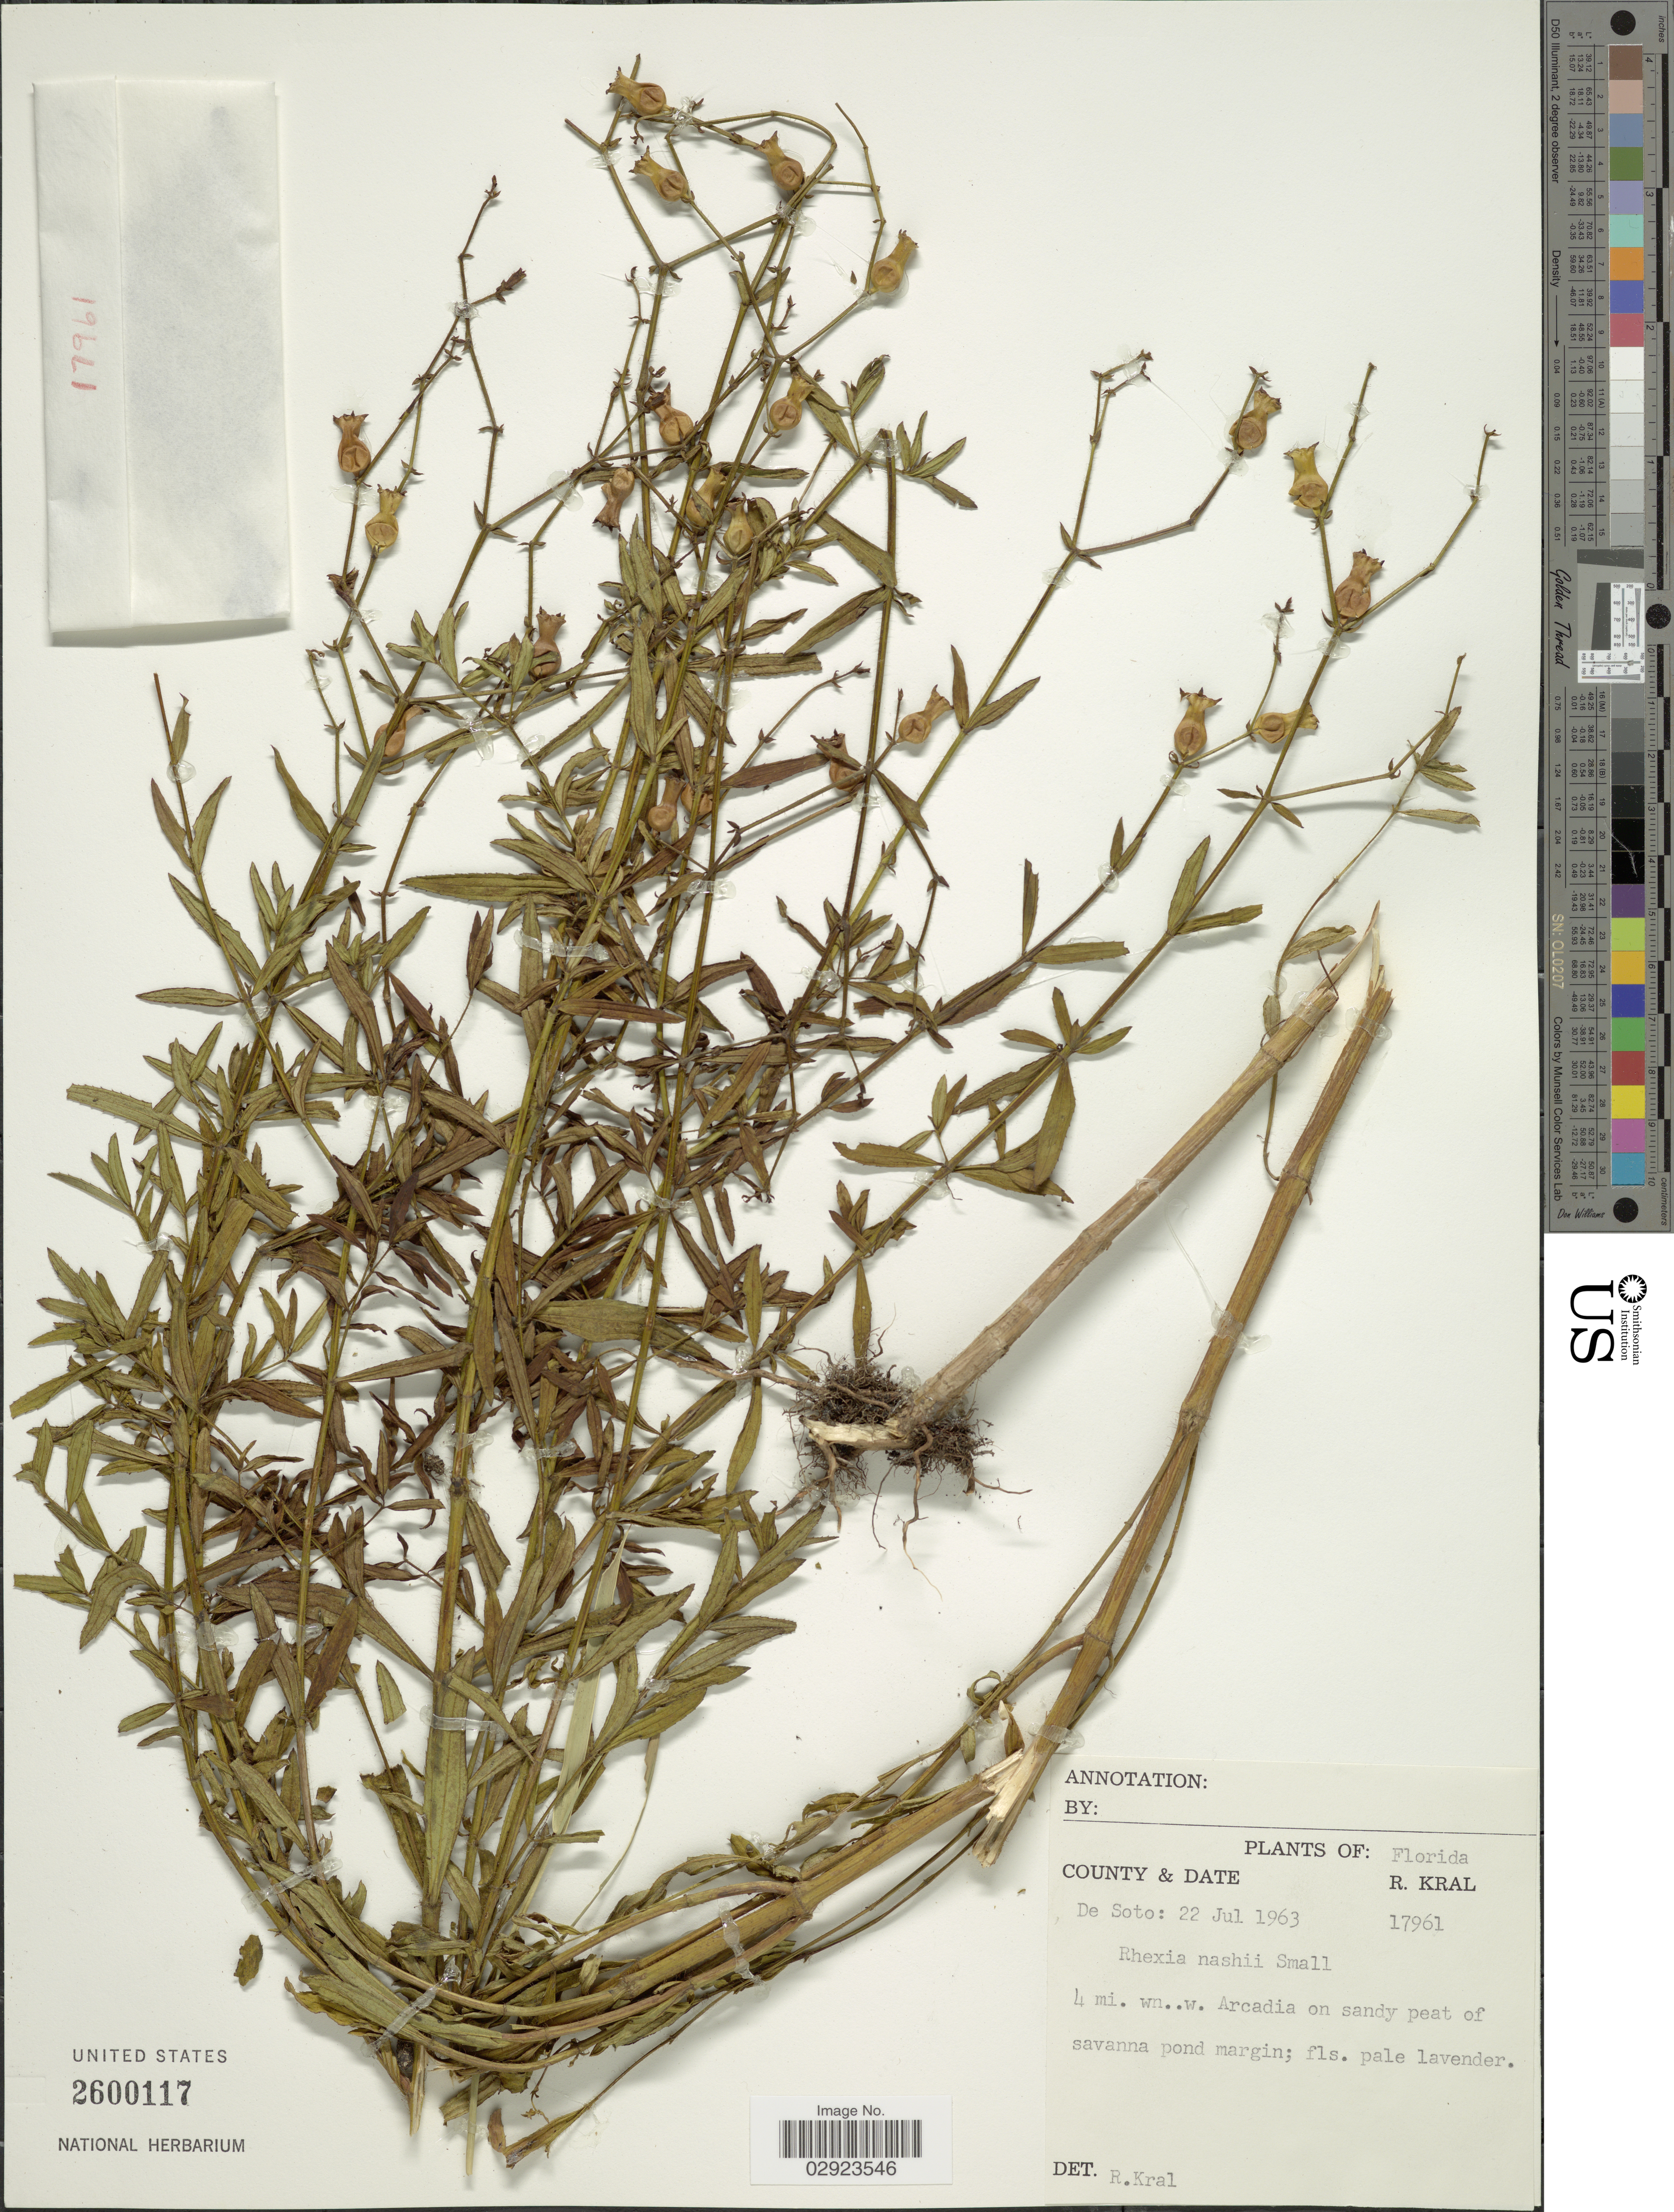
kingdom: Plantae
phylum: Tracheophyta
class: Magnoliopsida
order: Myrtales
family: Melastomataceae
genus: Rhexia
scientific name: Rhexia nashii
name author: Small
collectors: R. Kral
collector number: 17961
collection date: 1963-07-22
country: United States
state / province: Florida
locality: De Soto. 4 mi. wn..w.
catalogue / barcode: US 2600117